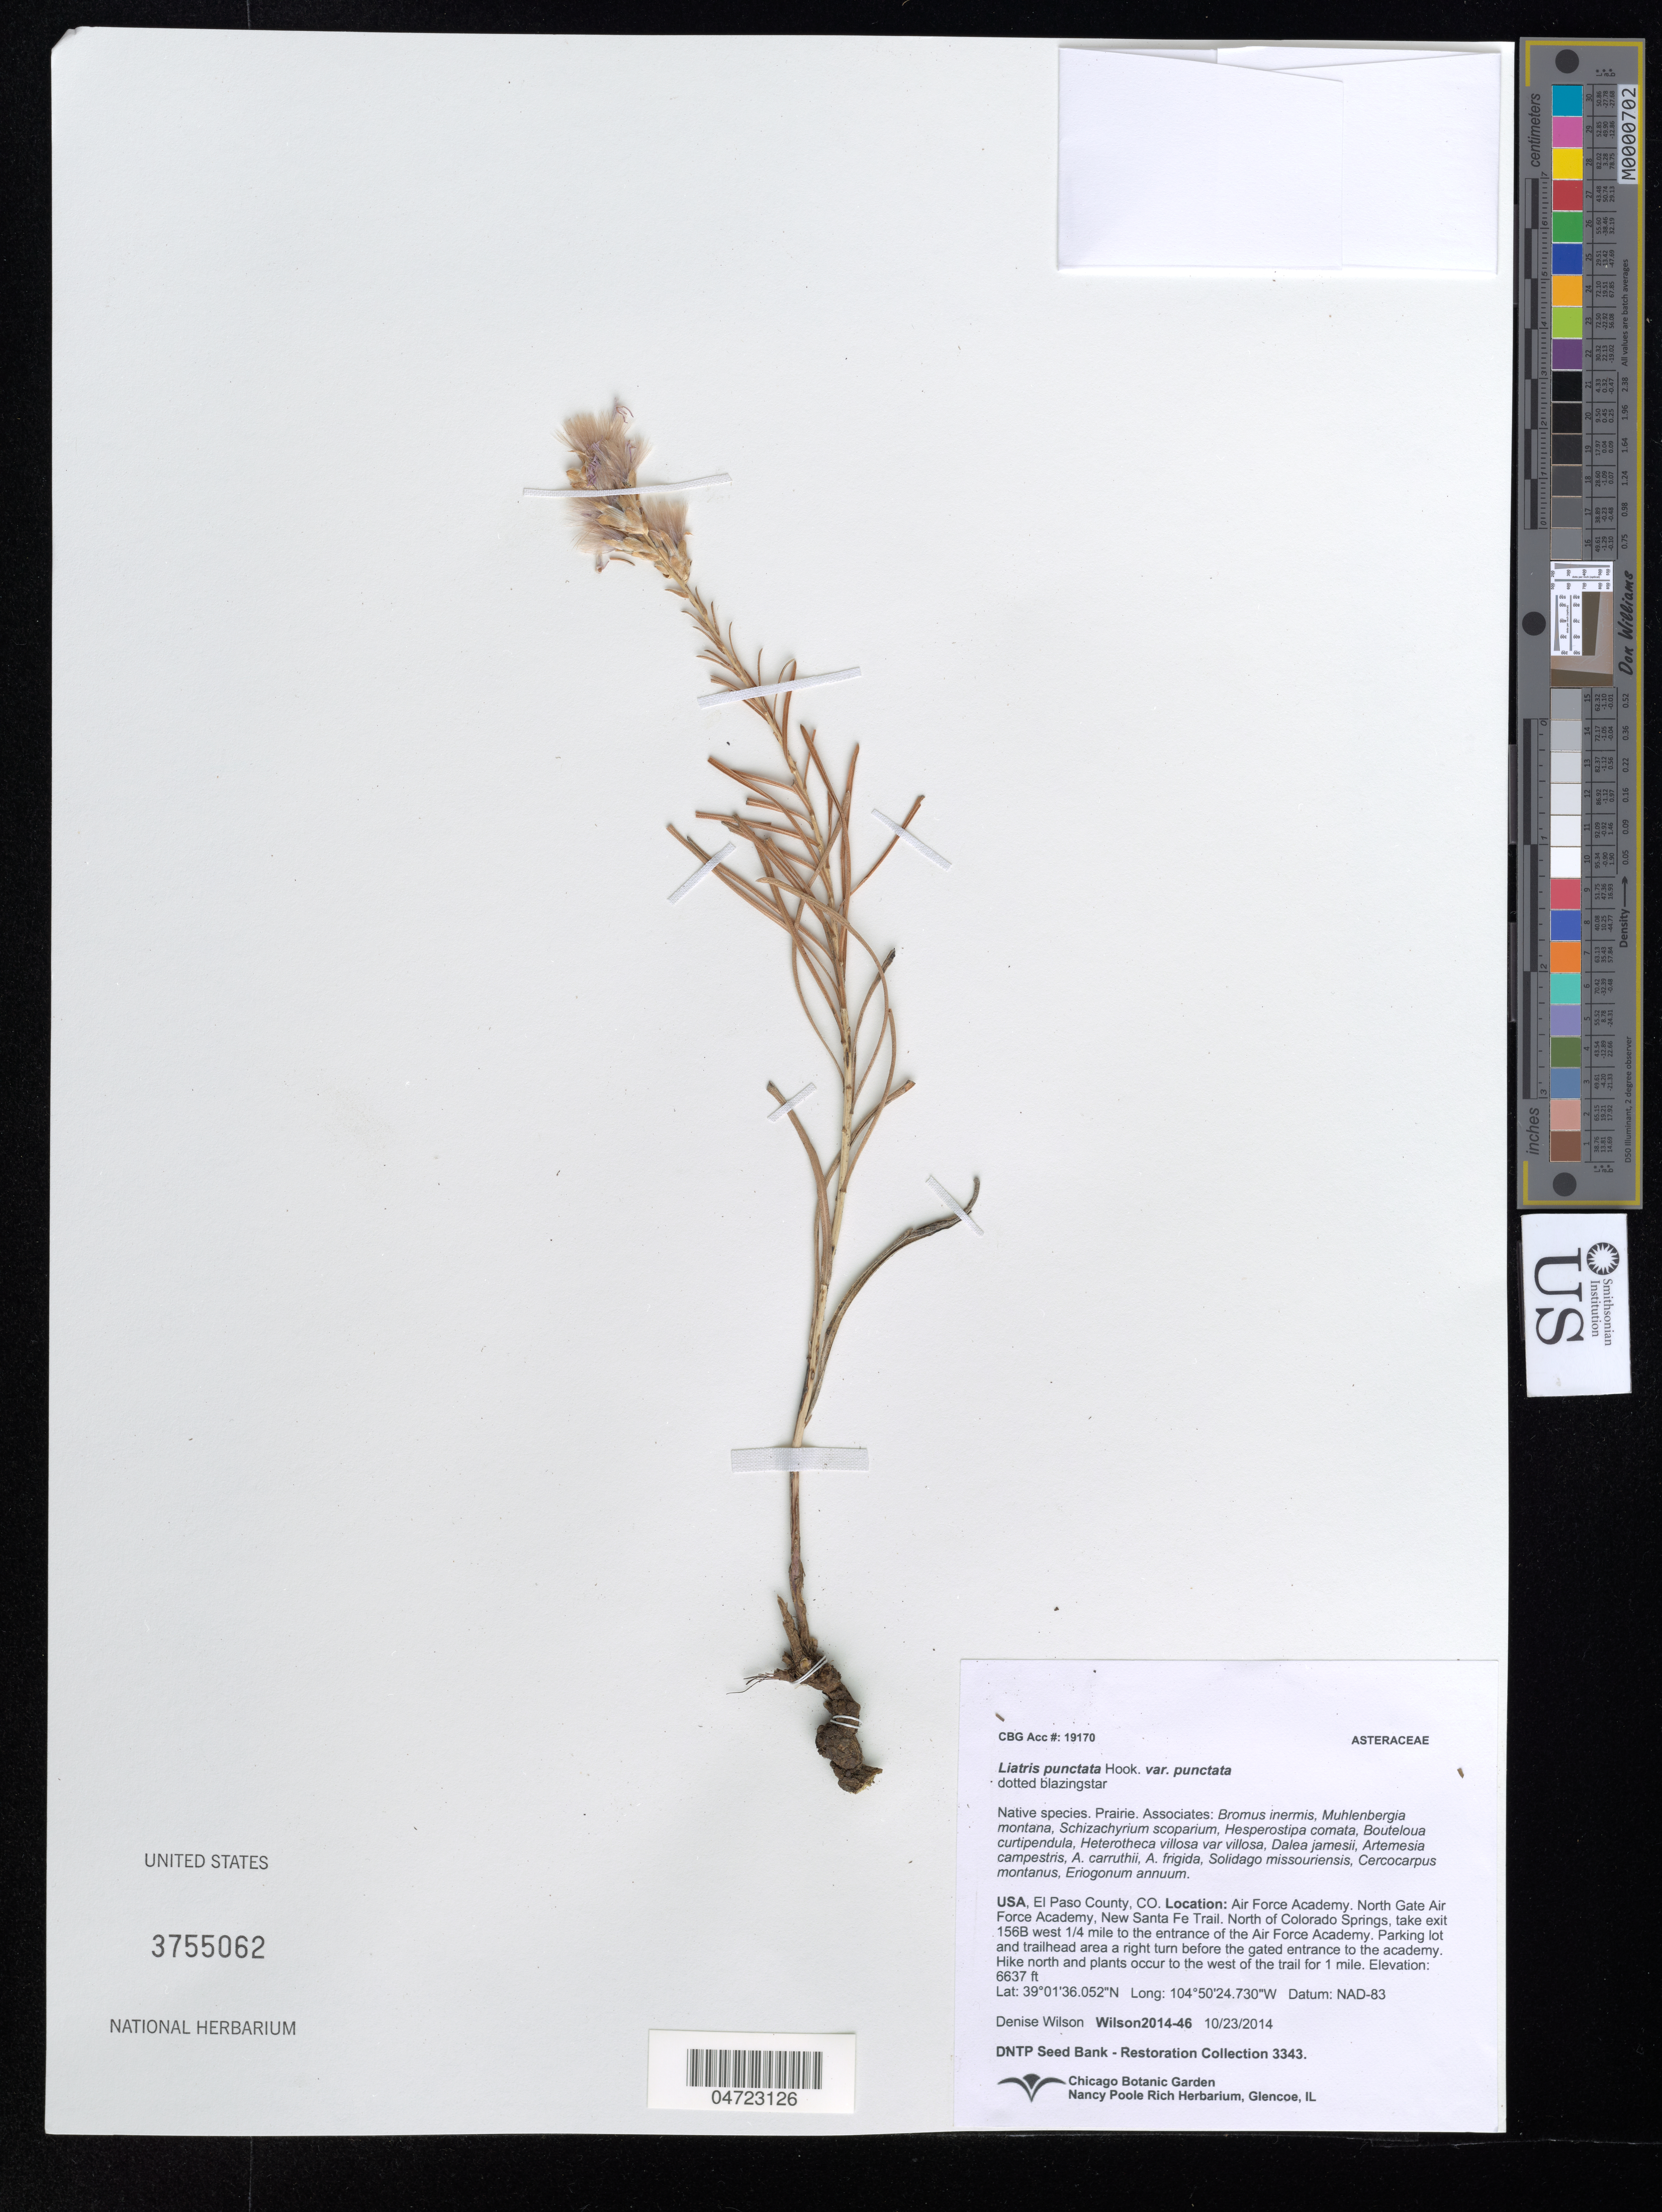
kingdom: Plantae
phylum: Tracheophyta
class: Magnoliopsida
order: Asterales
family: Asteraceae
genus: Liatris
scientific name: Liatris punctata var. punctata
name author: Hook.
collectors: D. Wilson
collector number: Wilson2014-46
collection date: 2014-10-23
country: United States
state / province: Colorado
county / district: El Paso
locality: El Paso County. Air Force Academy. North Gate Air Force Academy, New Santa Fe Trail. North of Colorado Springs, take exit 156B west 1/4 mile to the entrance of the Air Force Academy. Parking lot and trailhead area a right turn before the gated entrance to the academy. Hike north and plants occur to the west of the trail for 1 mile.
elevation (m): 2023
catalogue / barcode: US 3755062